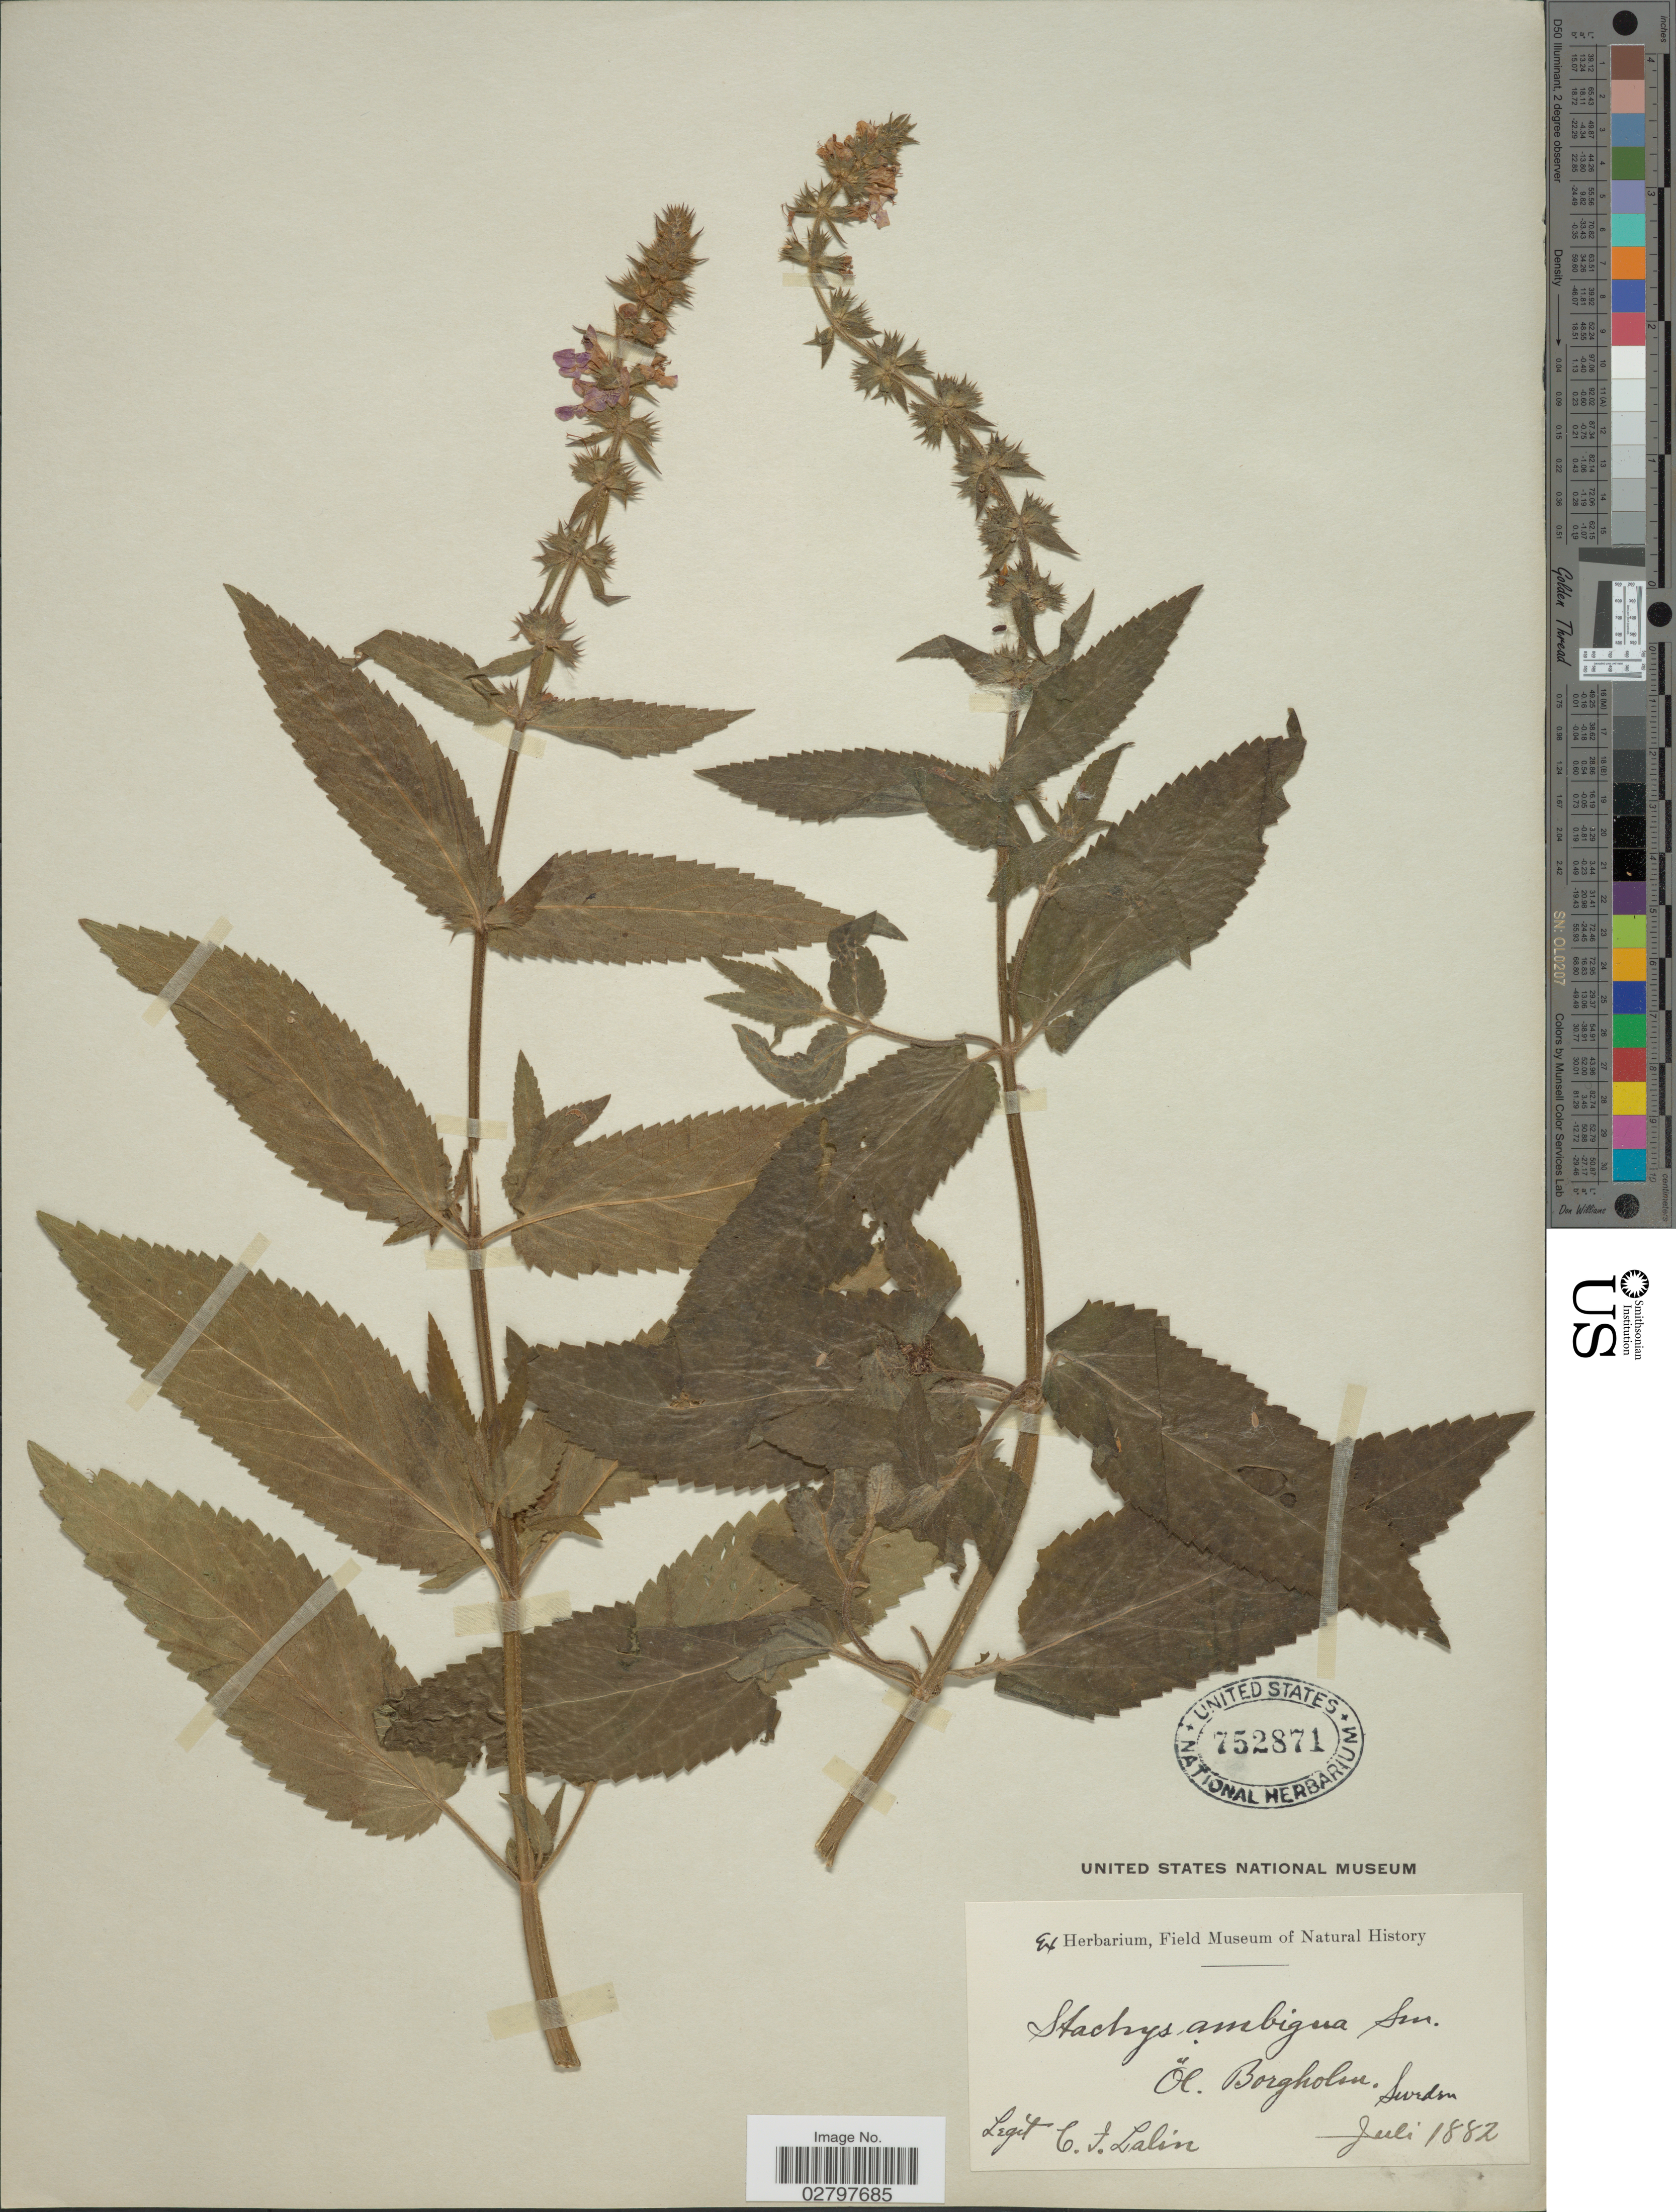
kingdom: Plantae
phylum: Tracheophyta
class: Magnoliopsida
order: Lamiales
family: Lamiaceae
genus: Stachys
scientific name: Stachys ambigua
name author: (A. Gray) Britton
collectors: C. Lalim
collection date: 1882-07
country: Sweden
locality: Ol. Borgholm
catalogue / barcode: US 752871